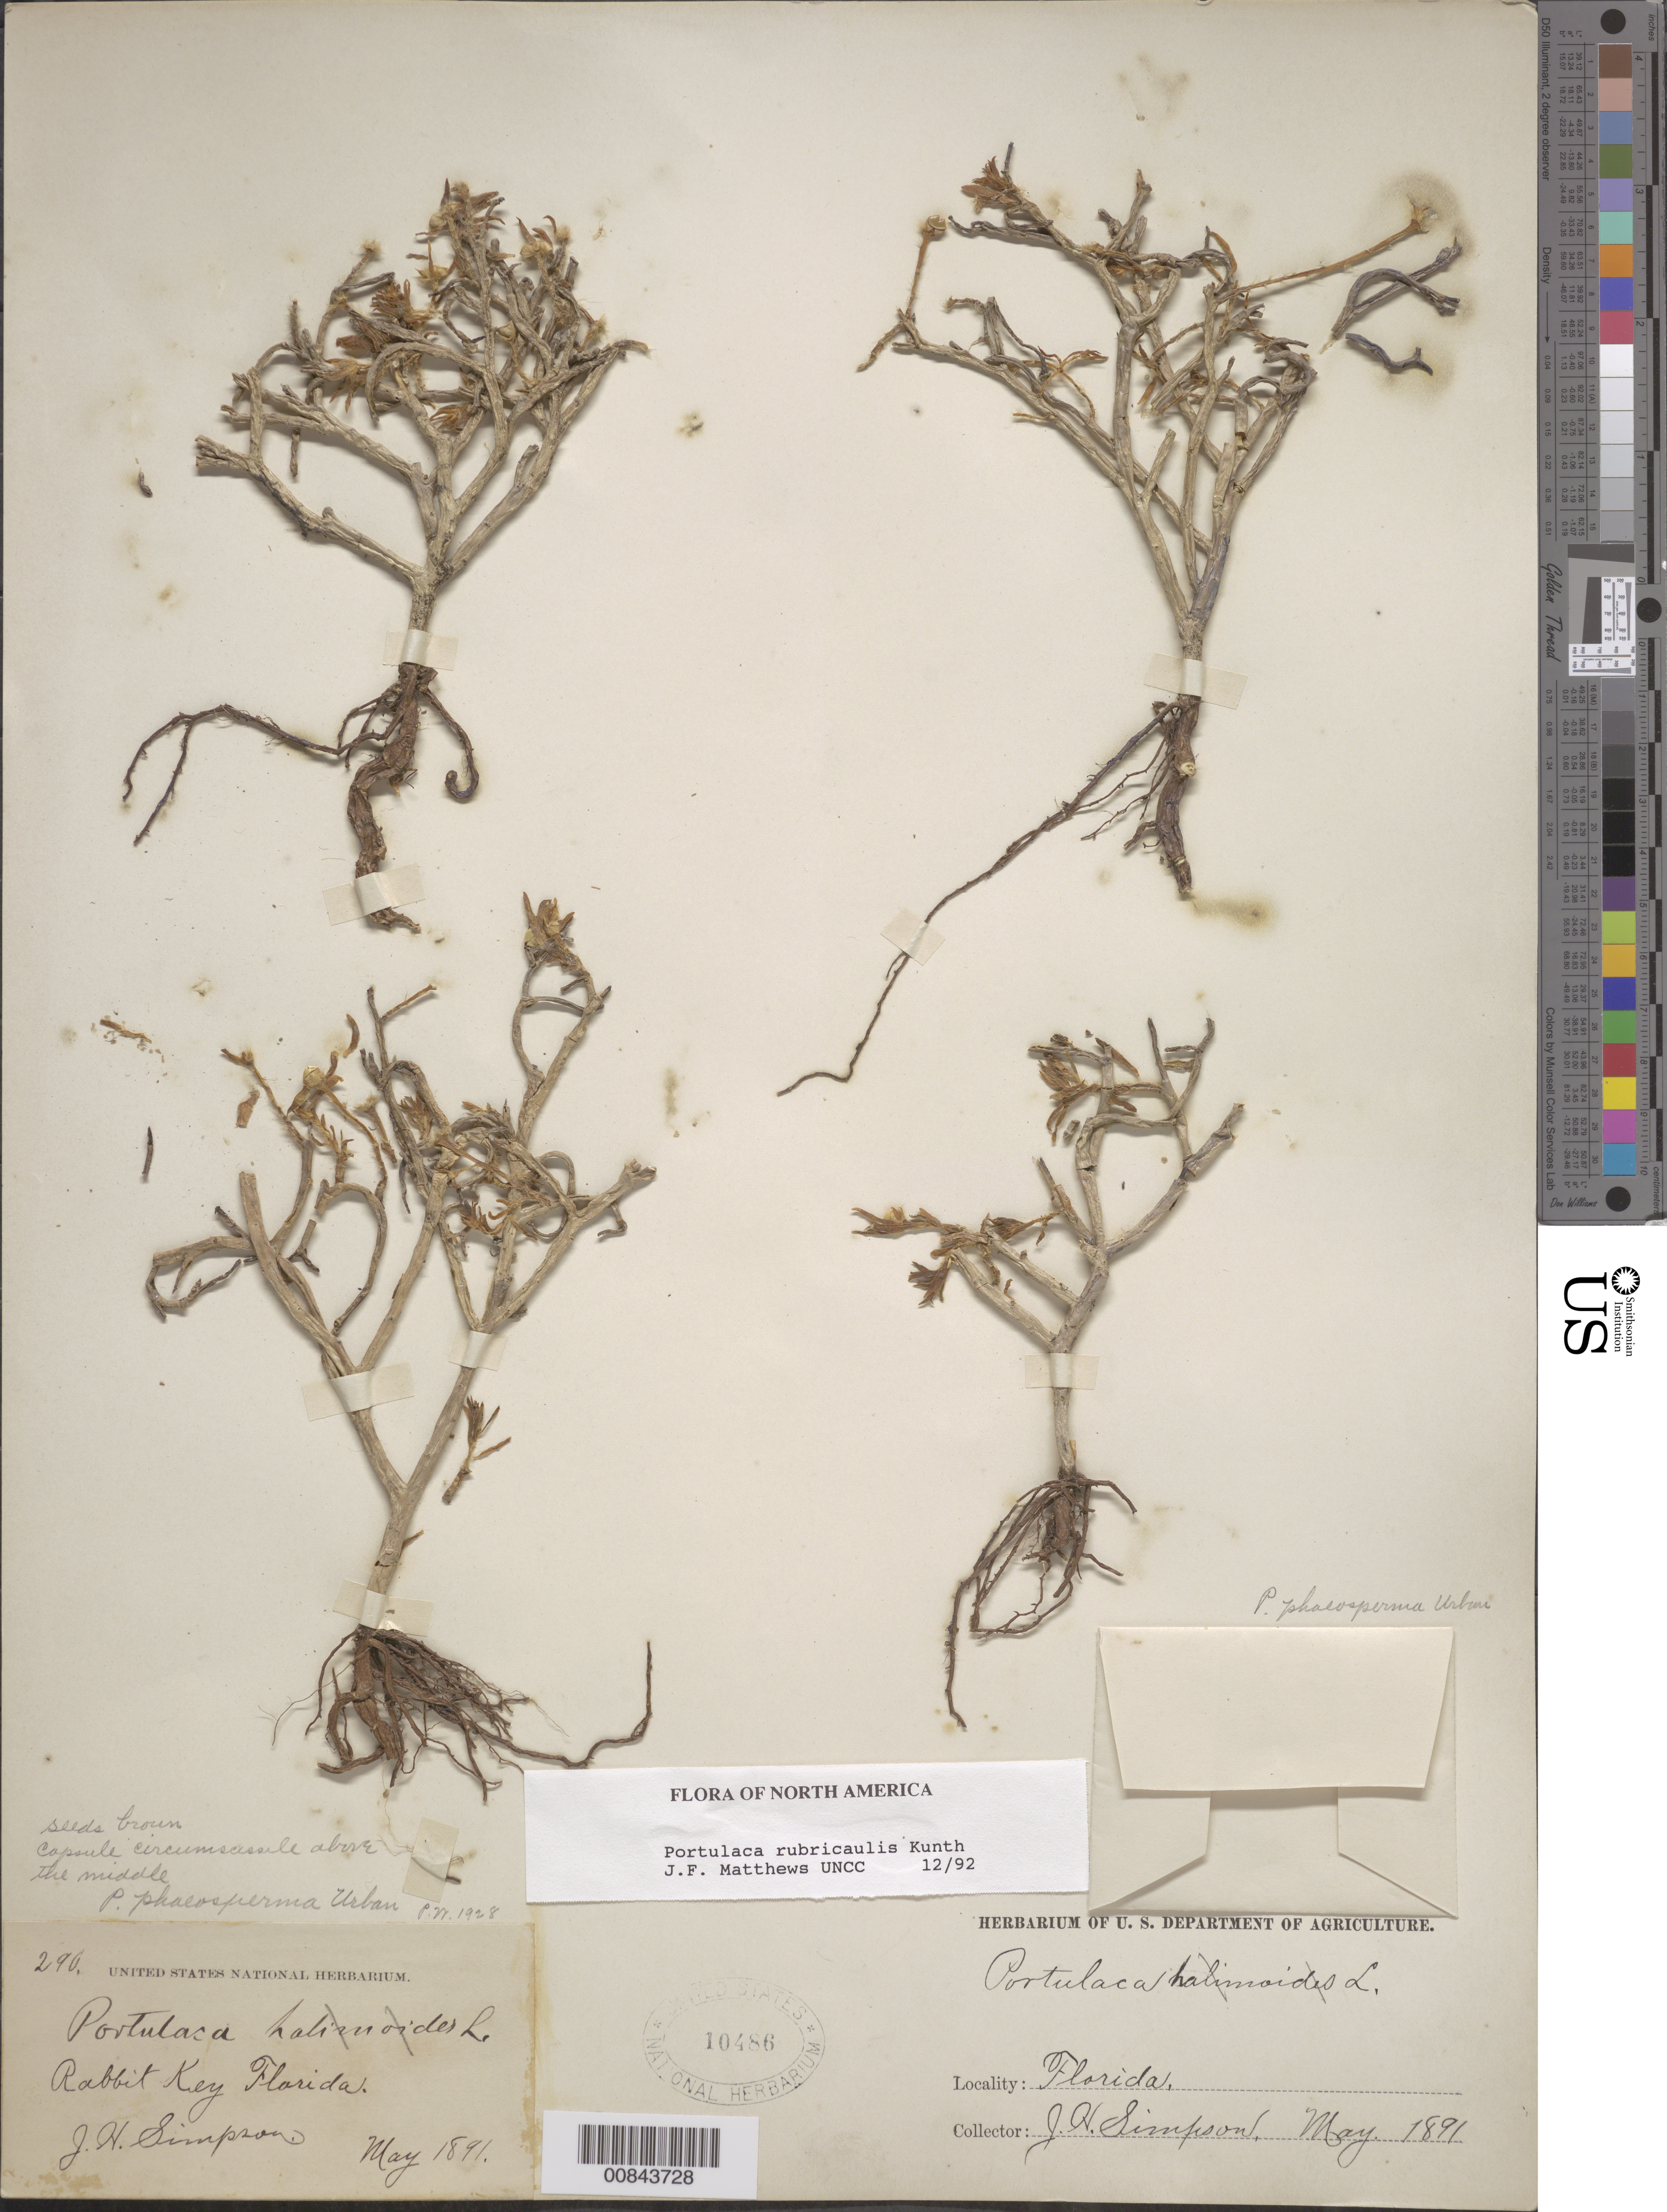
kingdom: Plantae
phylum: Tracheophyta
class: Magnoliopsida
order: Caryophyllales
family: Portulacaceae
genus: Portulaca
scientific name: Portulaca rubricaulis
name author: Kunth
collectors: J. H. Simpson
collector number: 296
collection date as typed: May 1891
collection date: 1891-05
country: United States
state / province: Florida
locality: Rabbit Key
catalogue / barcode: US 10486